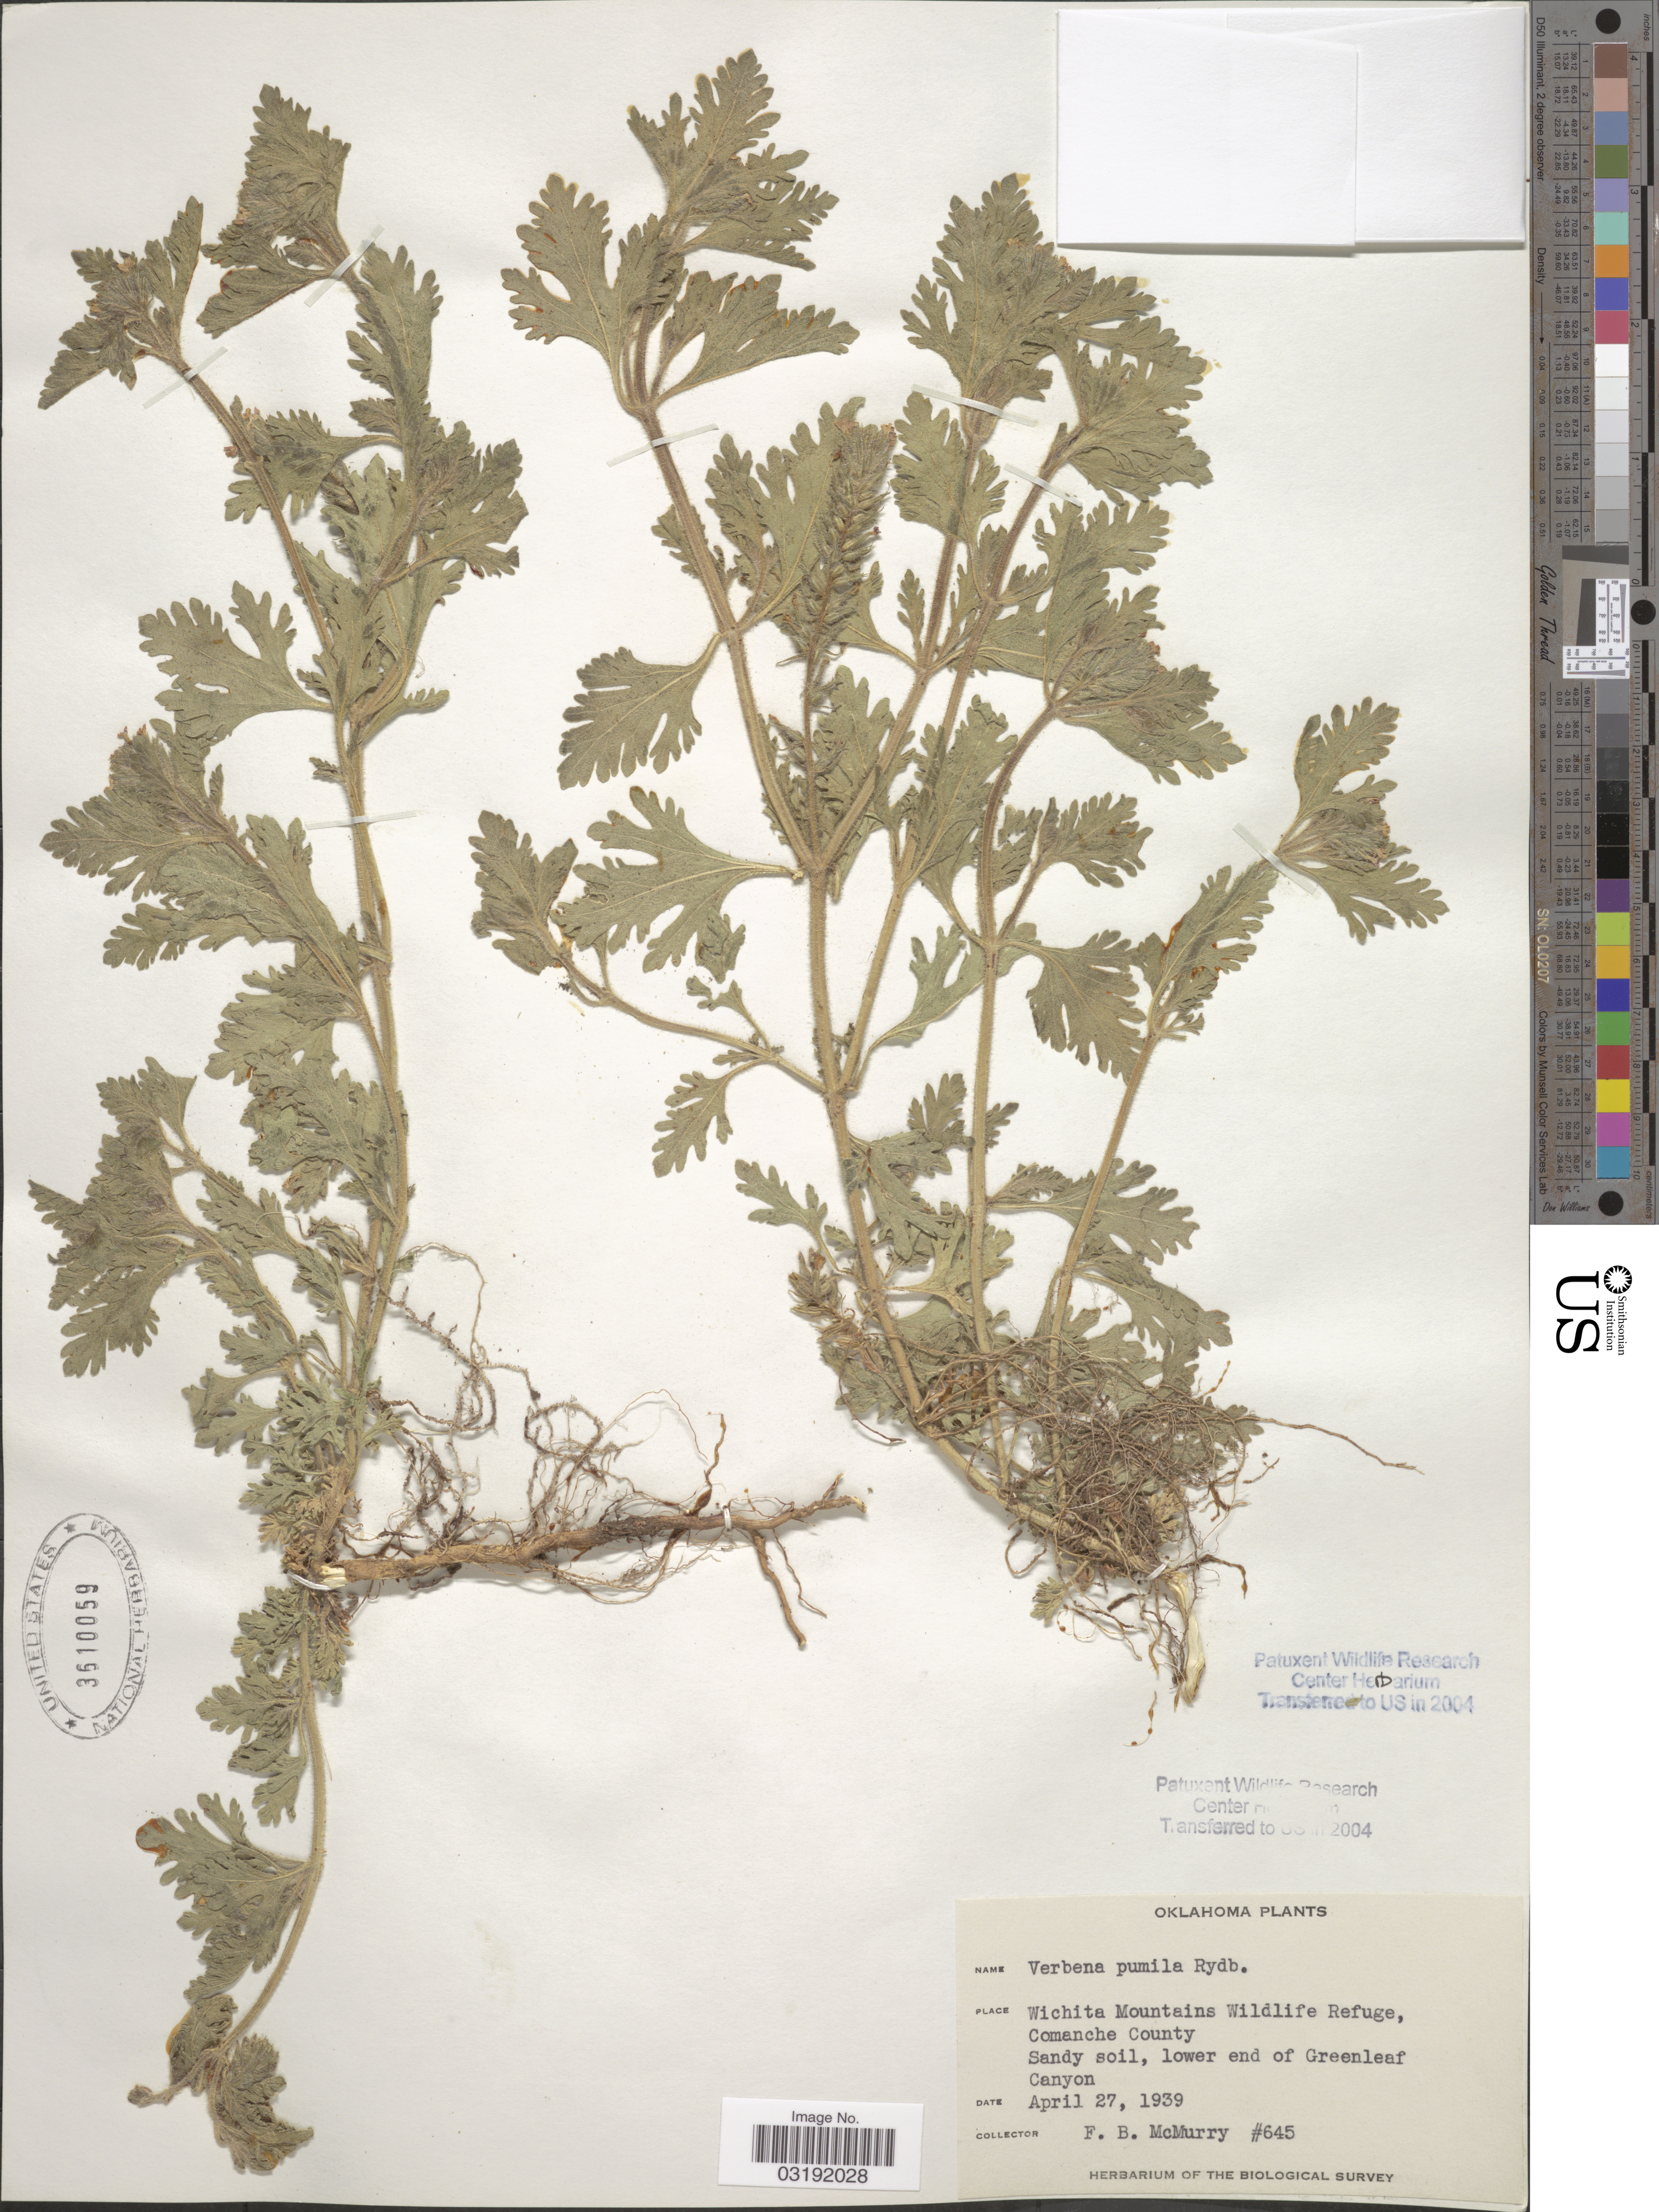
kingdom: Plantae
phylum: Tracheophyta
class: Magnoliopsida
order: Lamiales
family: Verbenaceae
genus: Verbena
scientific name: Verbena pumila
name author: Rydb.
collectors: F. B. McMurry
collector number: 645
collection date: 1939-04-27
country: United States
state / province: Oklahoma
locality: Wichita Mountains Wildlife Refuge, Comanche County. Sandy soil, lower end of Greenleaf Canyon.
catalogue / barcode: US 3610059